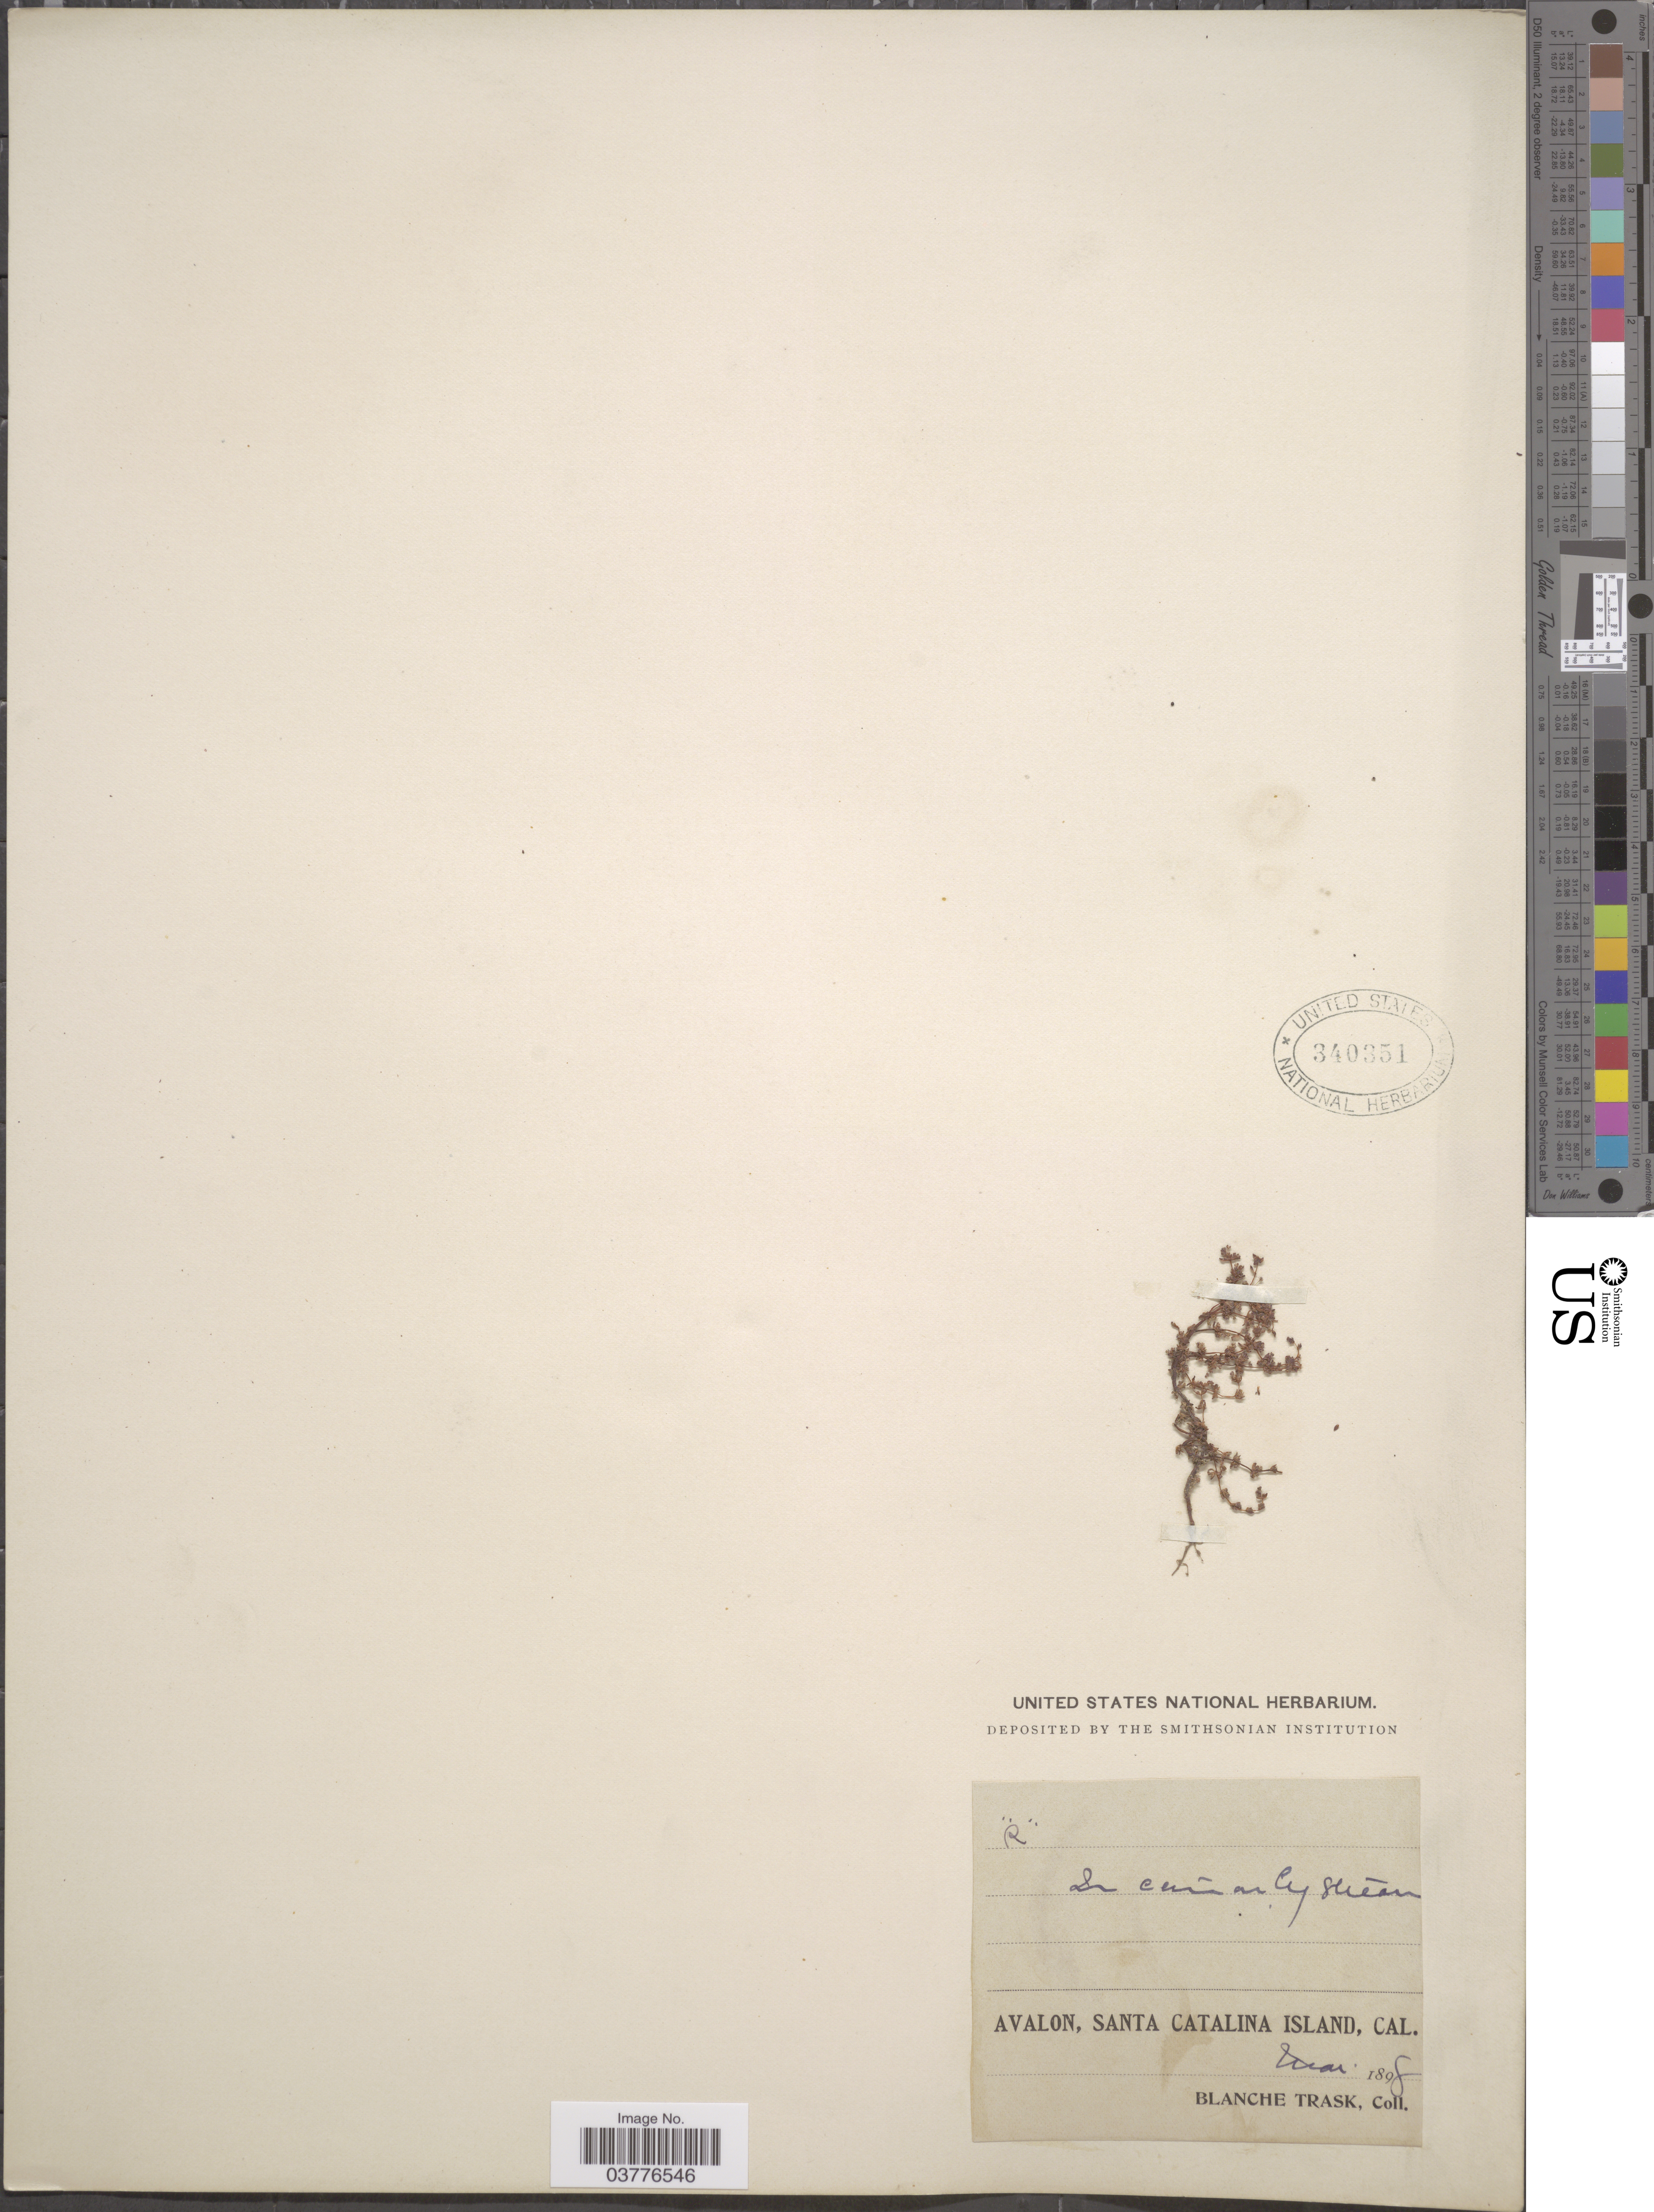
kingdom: Plantae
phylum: Tracheophyta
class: Magnoliopsida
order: Saxifragales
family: Crassulaceae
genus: Crassula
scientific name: Crassula sp.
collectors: B. Trask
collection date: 1898-03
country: United States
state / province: California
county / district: Los Angeles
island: Santa Catalina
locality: Avalon, Santa Catalina Island.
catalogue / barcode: US 340351